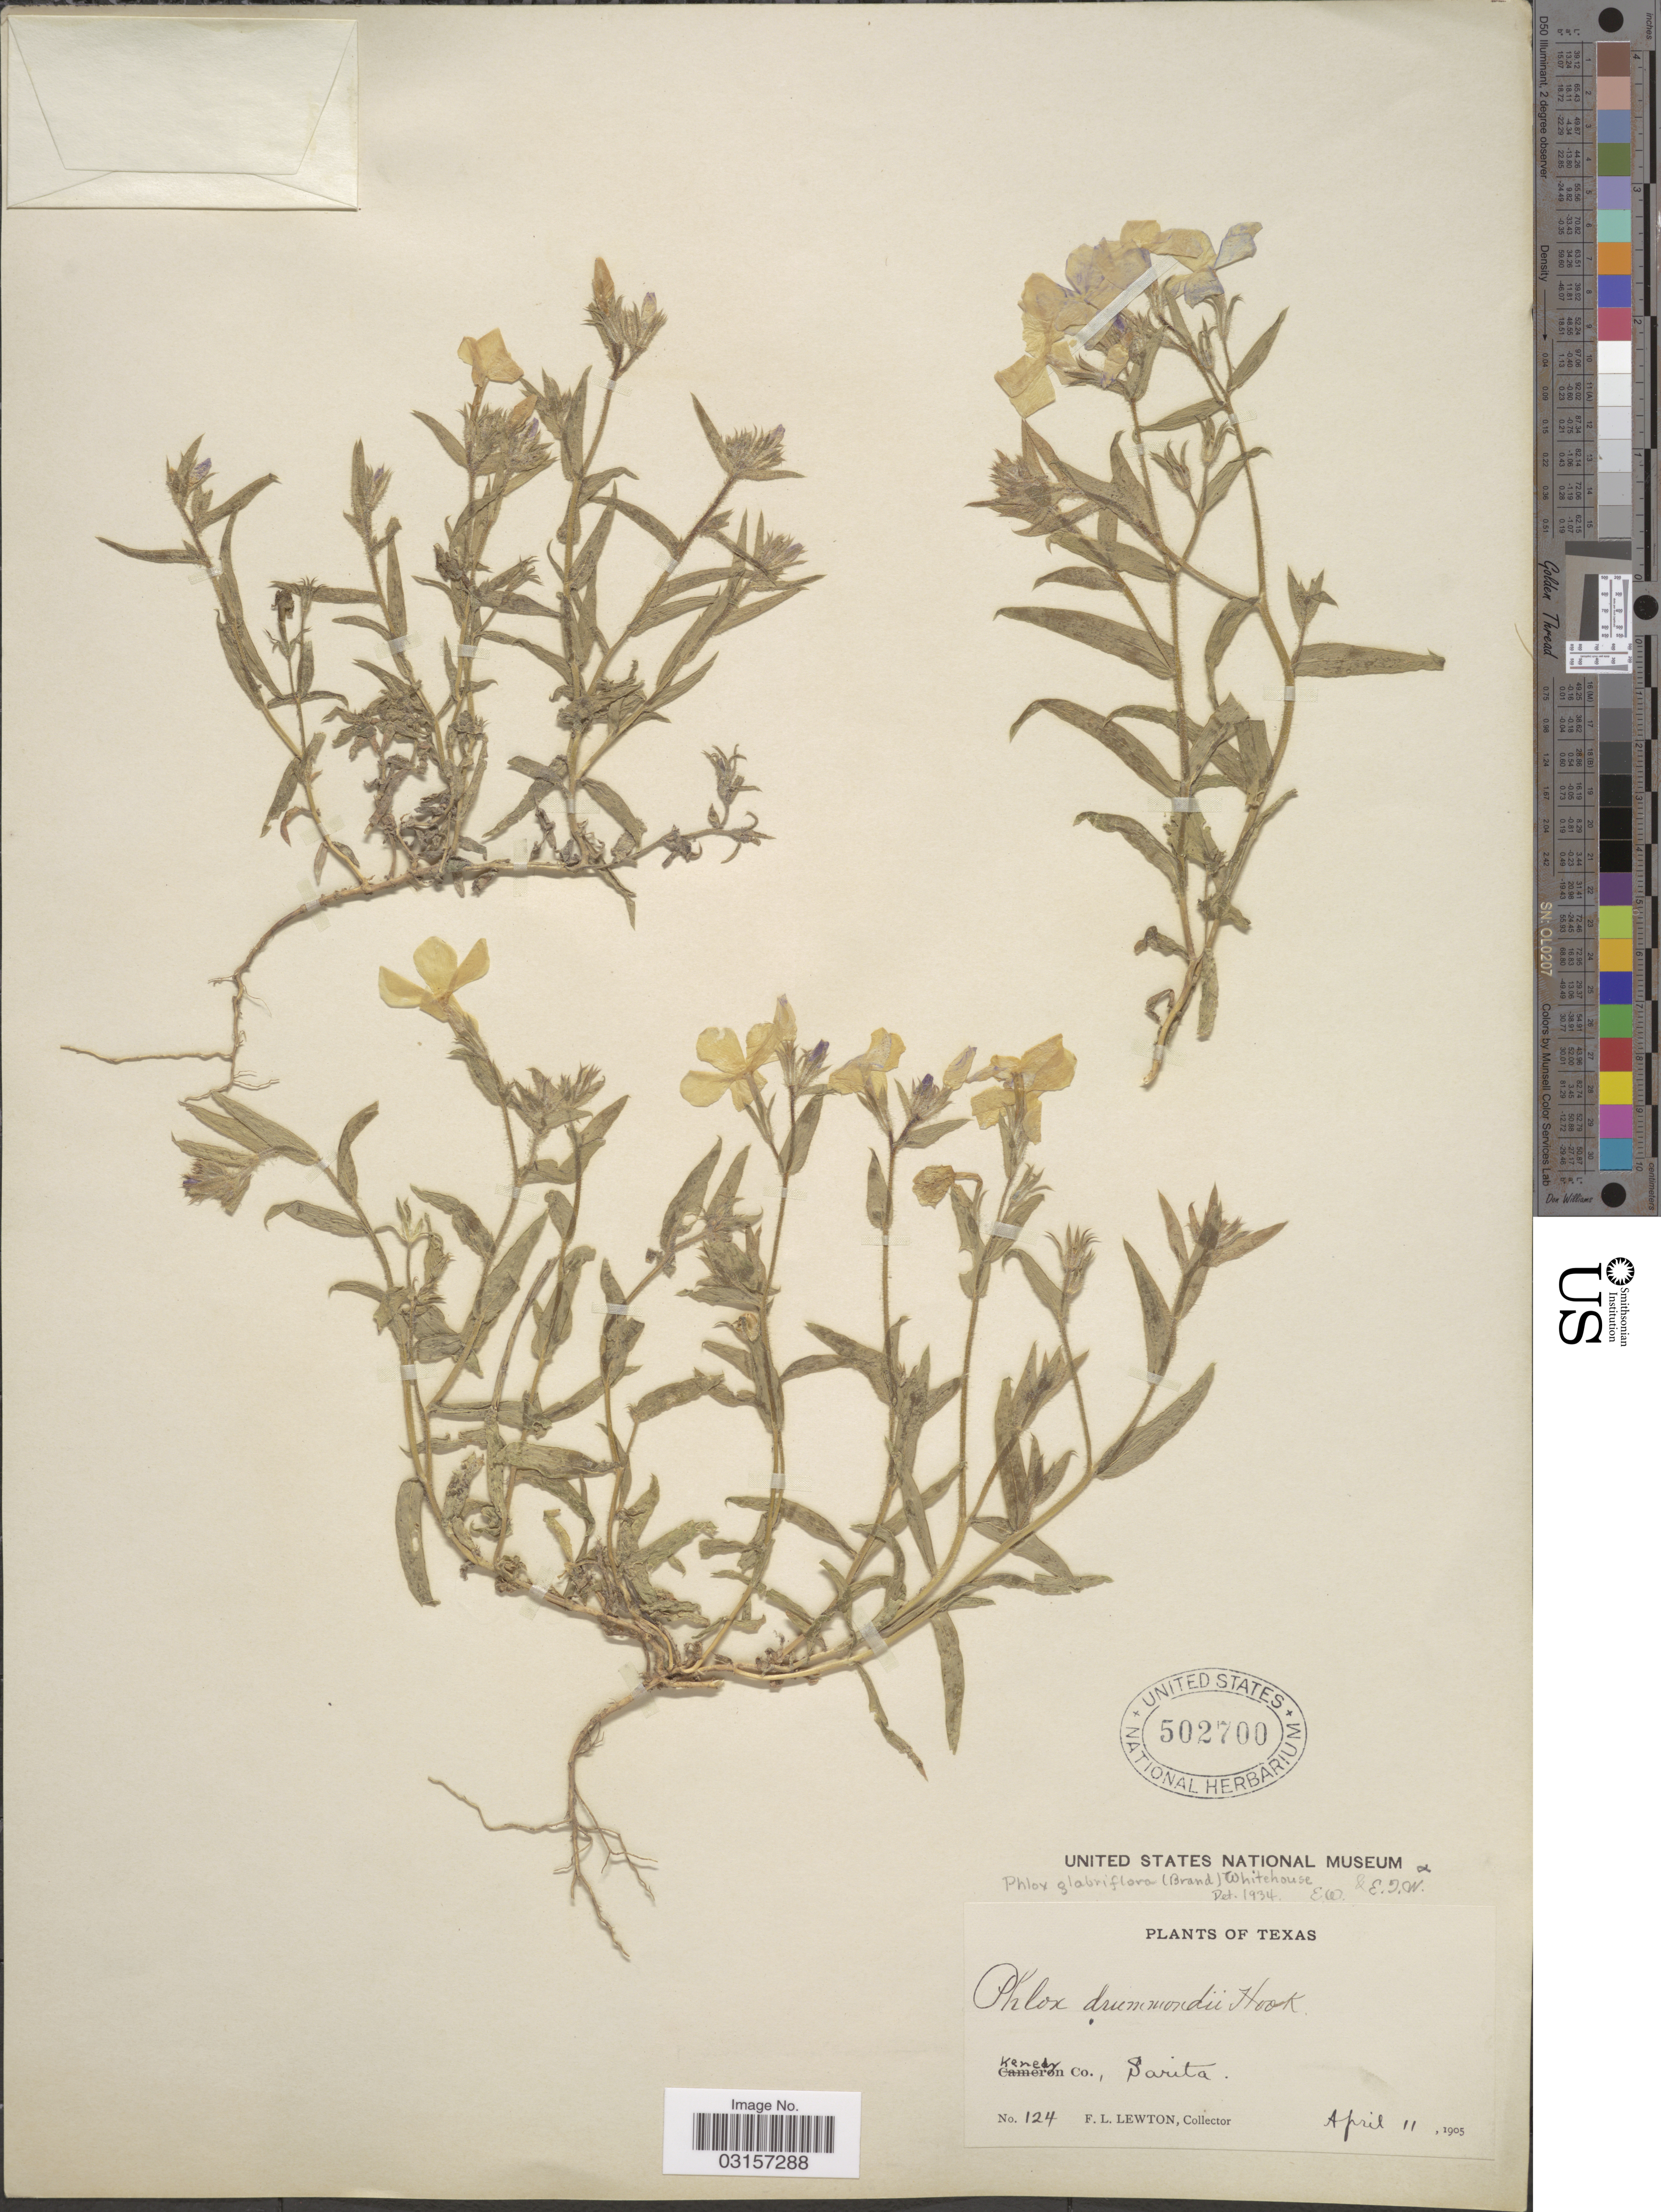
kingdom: Plantae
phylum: Tracheophyta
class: Magnoliopsida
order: Ericales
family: Polemoniaceae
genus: Phlox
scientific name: Phlox glabriflora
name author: (Brand) Whitehouse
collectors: F. L. Lewton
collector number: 124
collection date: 1905-04-11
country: United States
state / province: Texas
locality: Kenedy Co., Sarita.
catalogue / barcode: US 502700